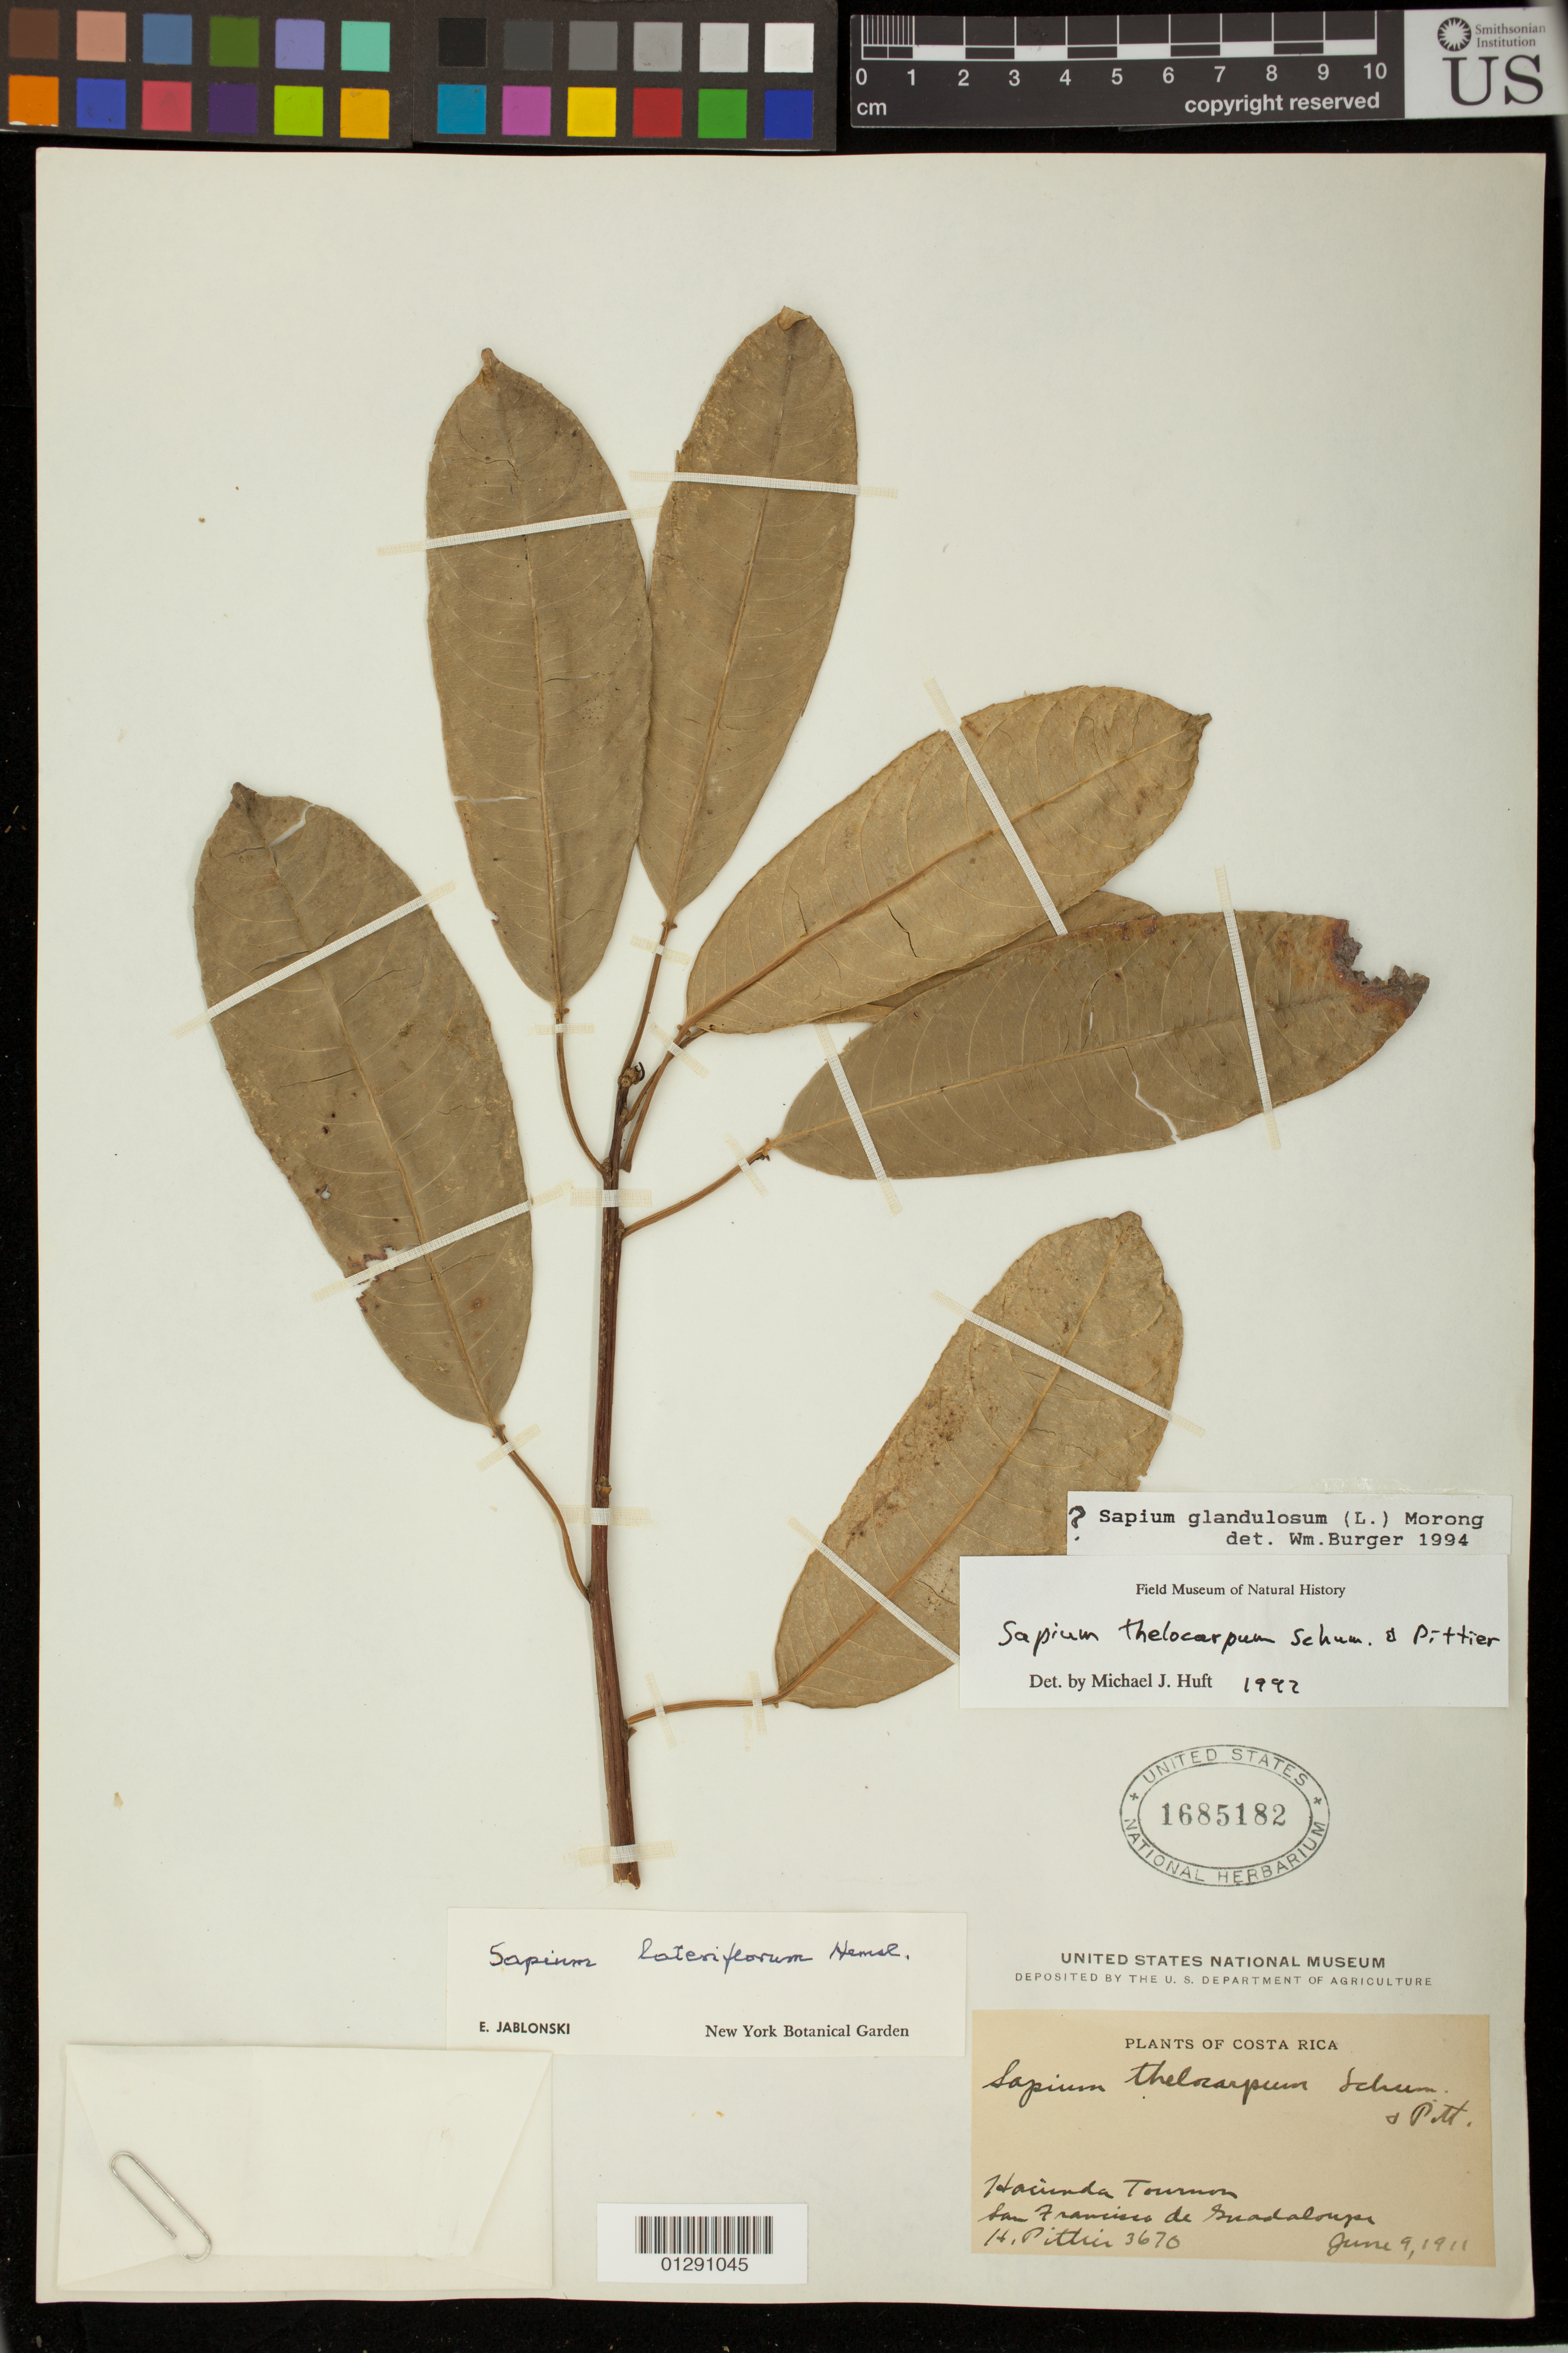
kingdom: Plantae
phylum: Tracheophyta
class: Magnoliopsida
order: Malpighiales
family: Euphorbiaceae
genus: Sapium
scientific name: Sapium glandulosum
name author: (L.) Morong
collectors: H. F. Pittier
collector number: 3670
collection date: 1911-06-09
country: Costa Rica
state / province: San Jose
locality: Hacienda Tournon,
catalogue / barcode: US 1685182